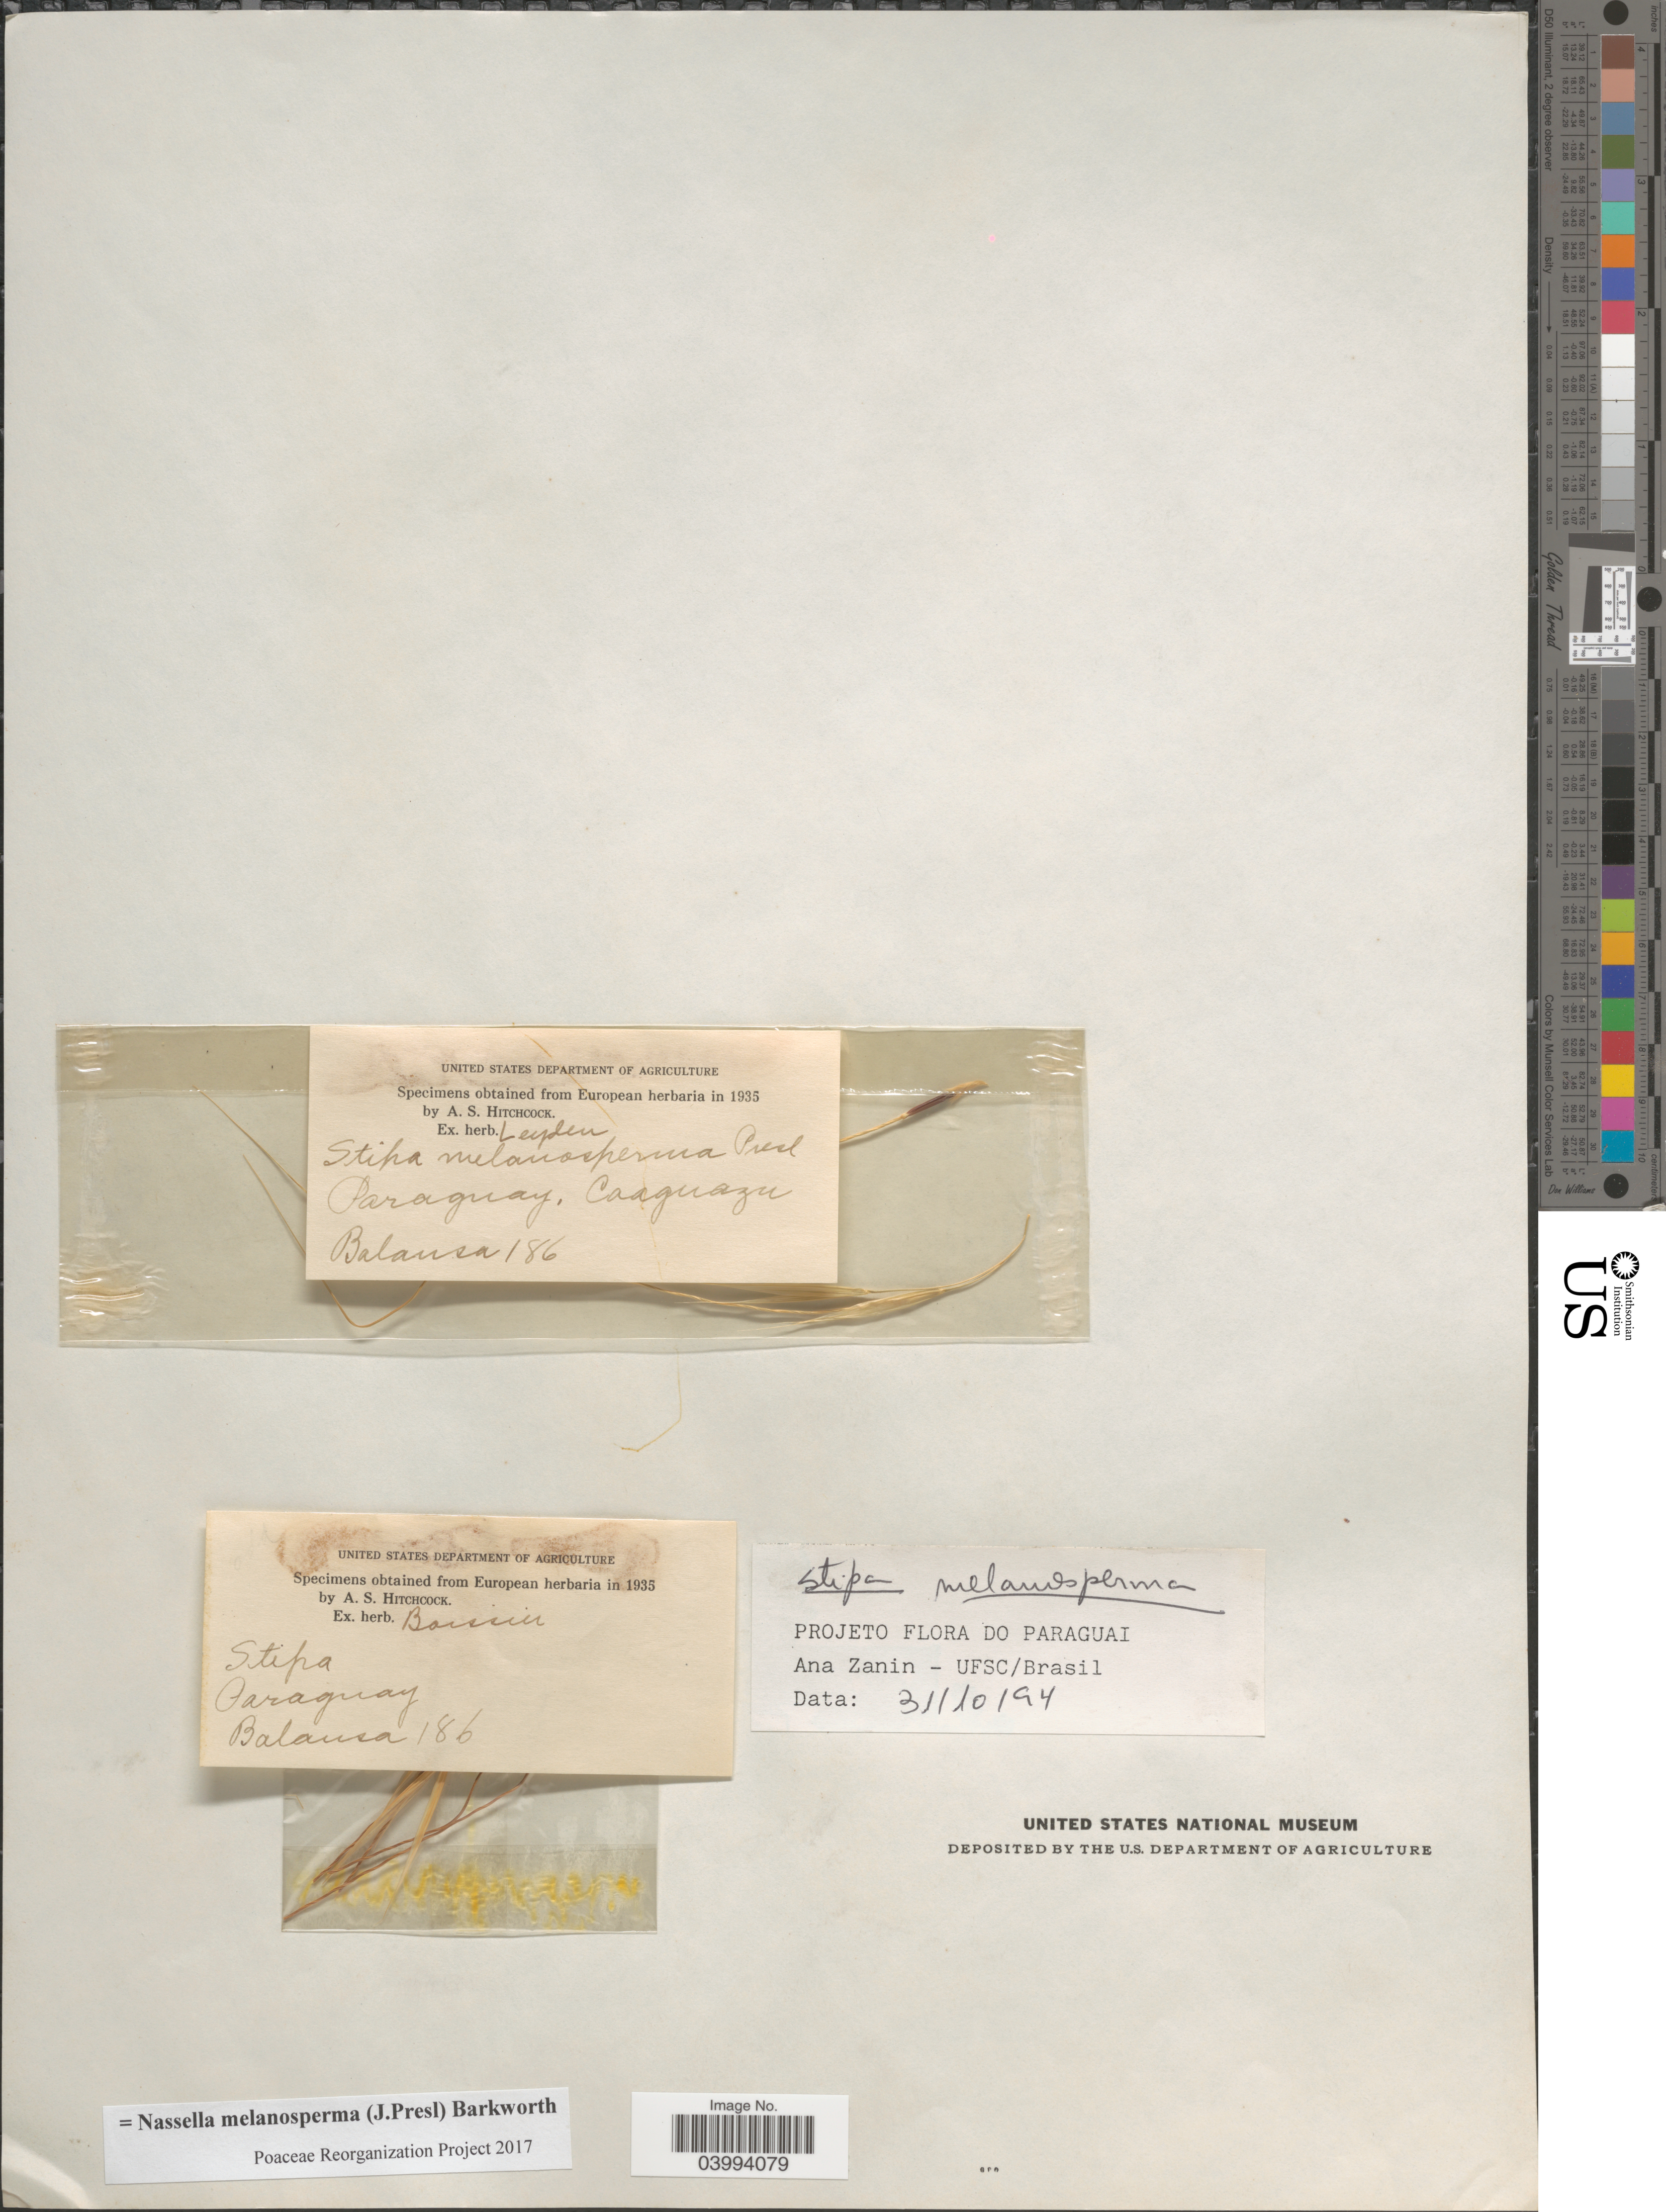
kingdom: Plantae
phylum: Tracheophyta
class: Liliopsida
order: Poales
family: Poaceae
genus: Nassella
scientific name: Nassella melanosperma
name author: (J. Presl) Barkworth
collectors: -. Balansa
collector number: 186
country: Paraguay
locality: Coaguazu.